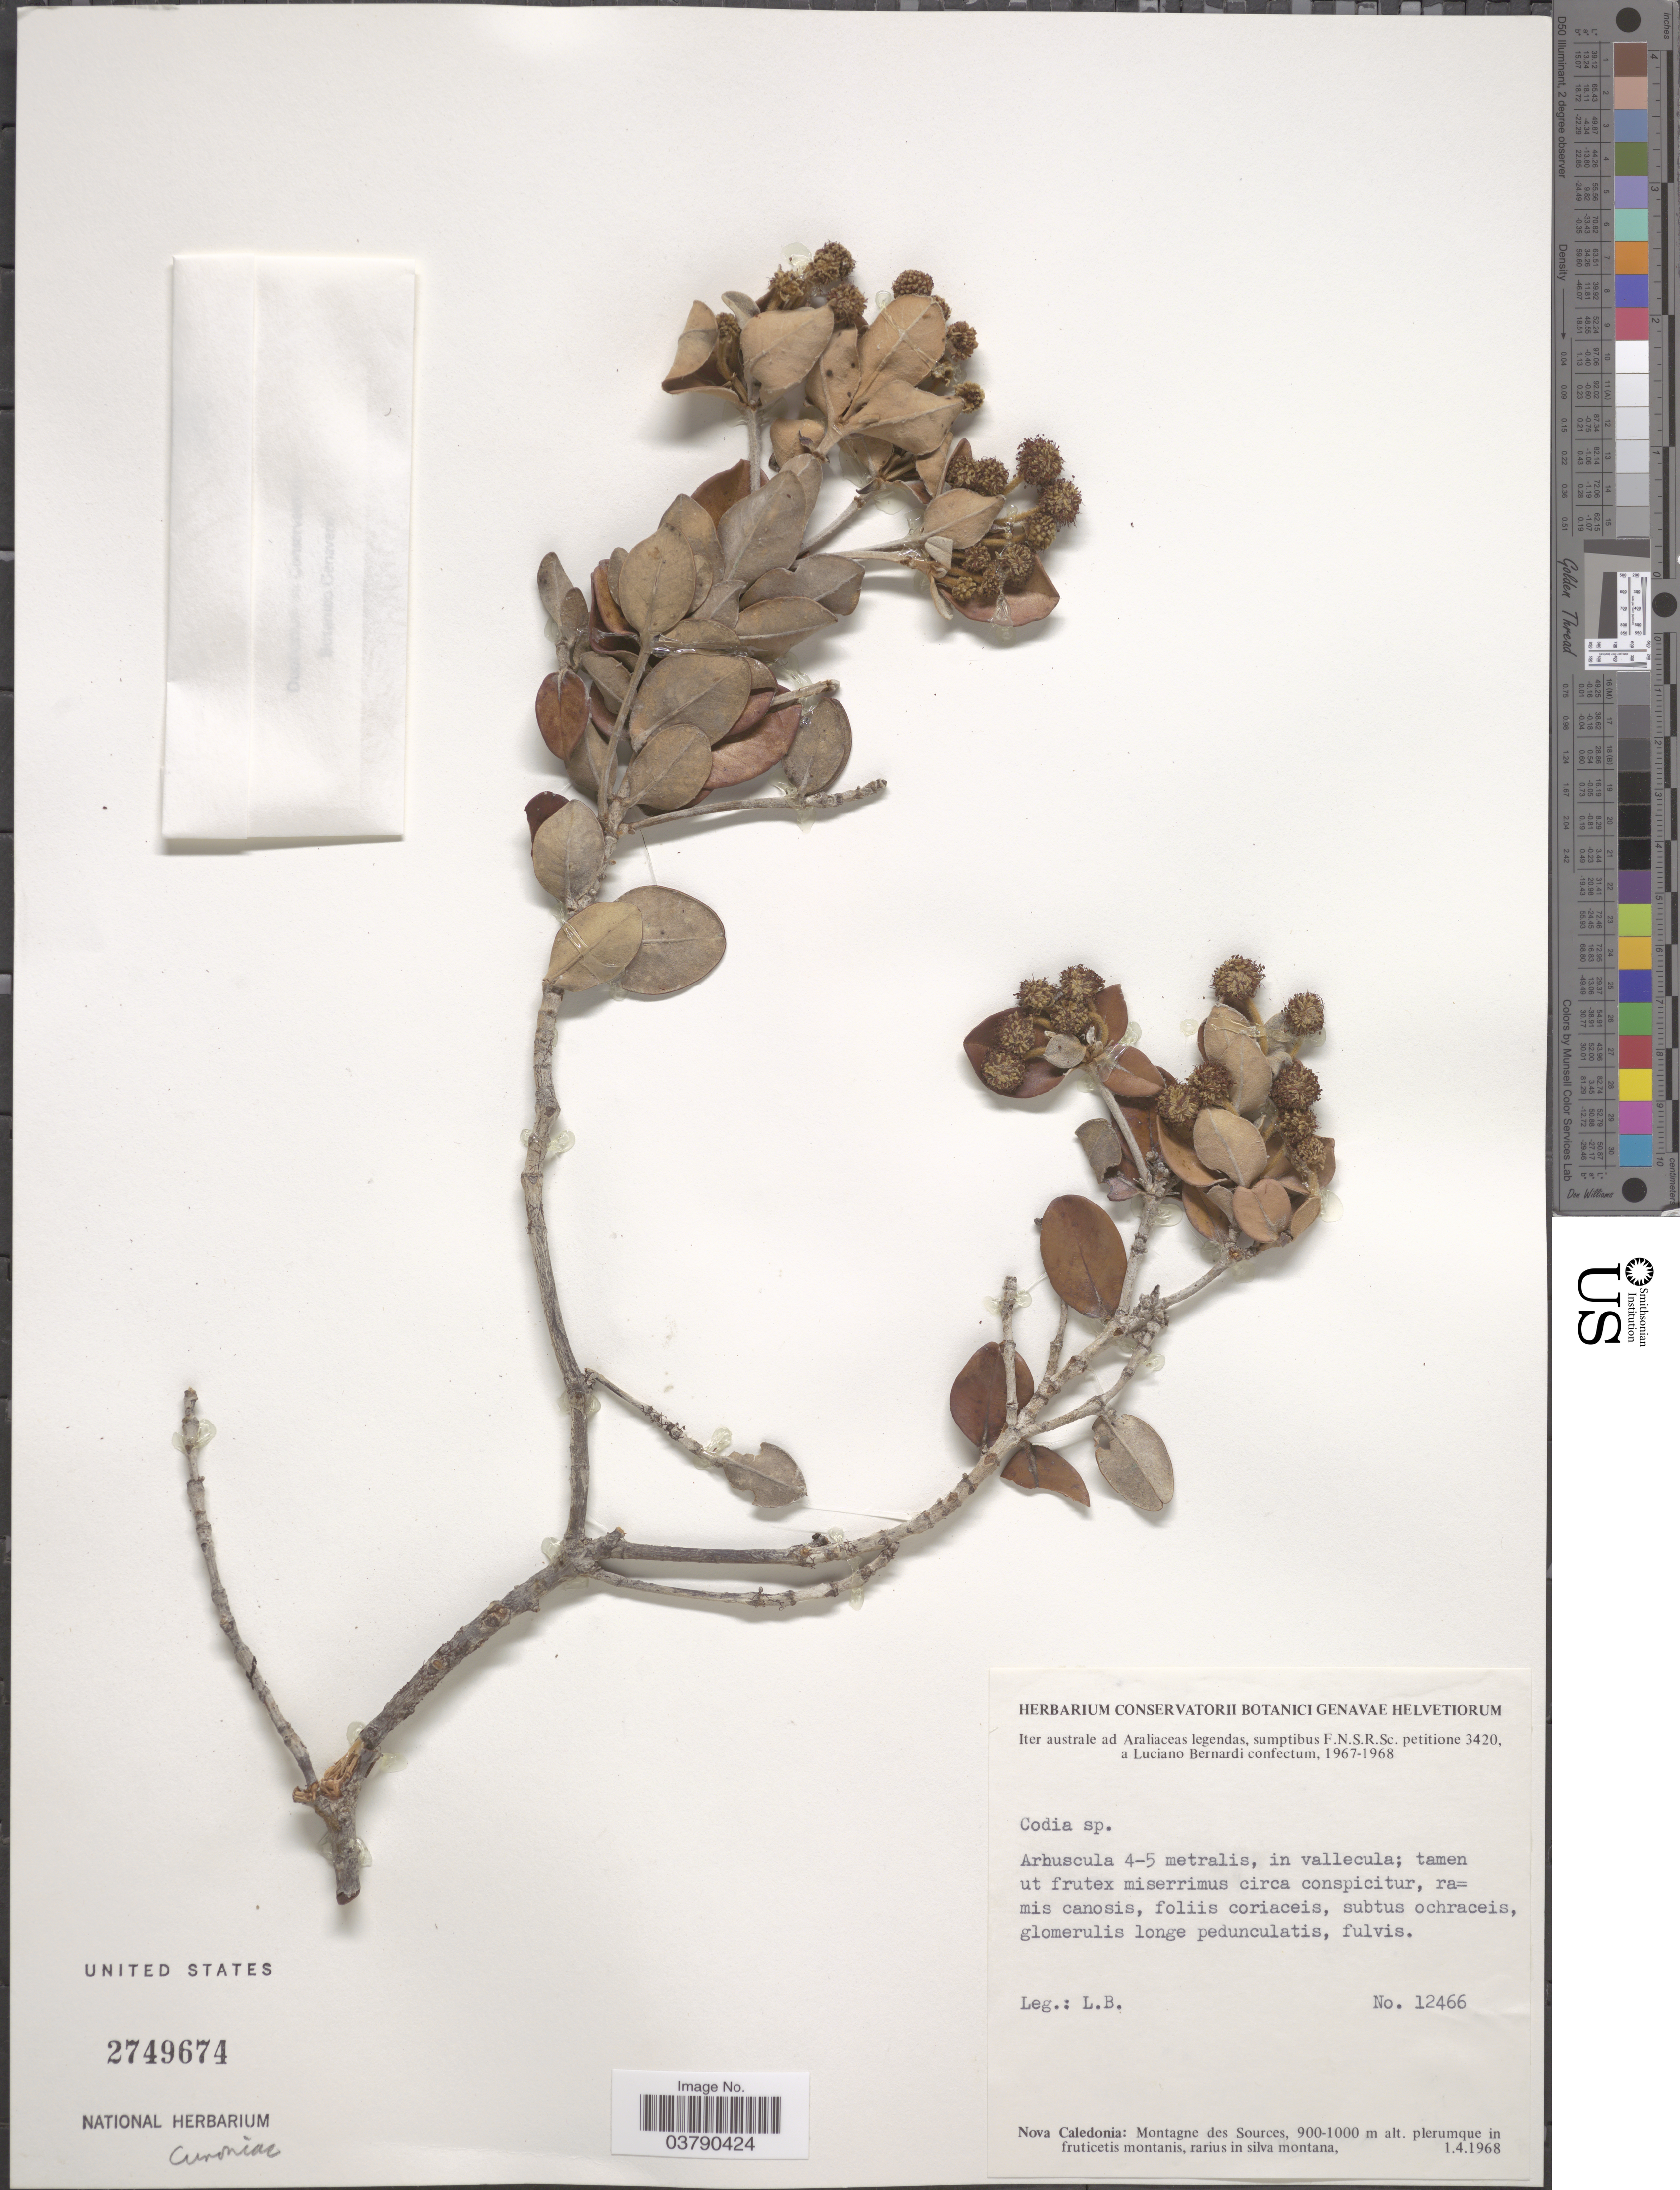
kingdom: Plantae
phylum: Tracheophyta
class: Magnoliopsida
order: Oxalidales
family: Cunoniaceae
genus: Codia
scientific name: Codia sp.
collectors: L. Bernardi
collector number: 12466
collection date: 1968-04-01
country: New Caledonia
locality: Nova Caledonia: Montagnes des Sources.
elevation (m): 900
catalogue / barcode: US 2749674